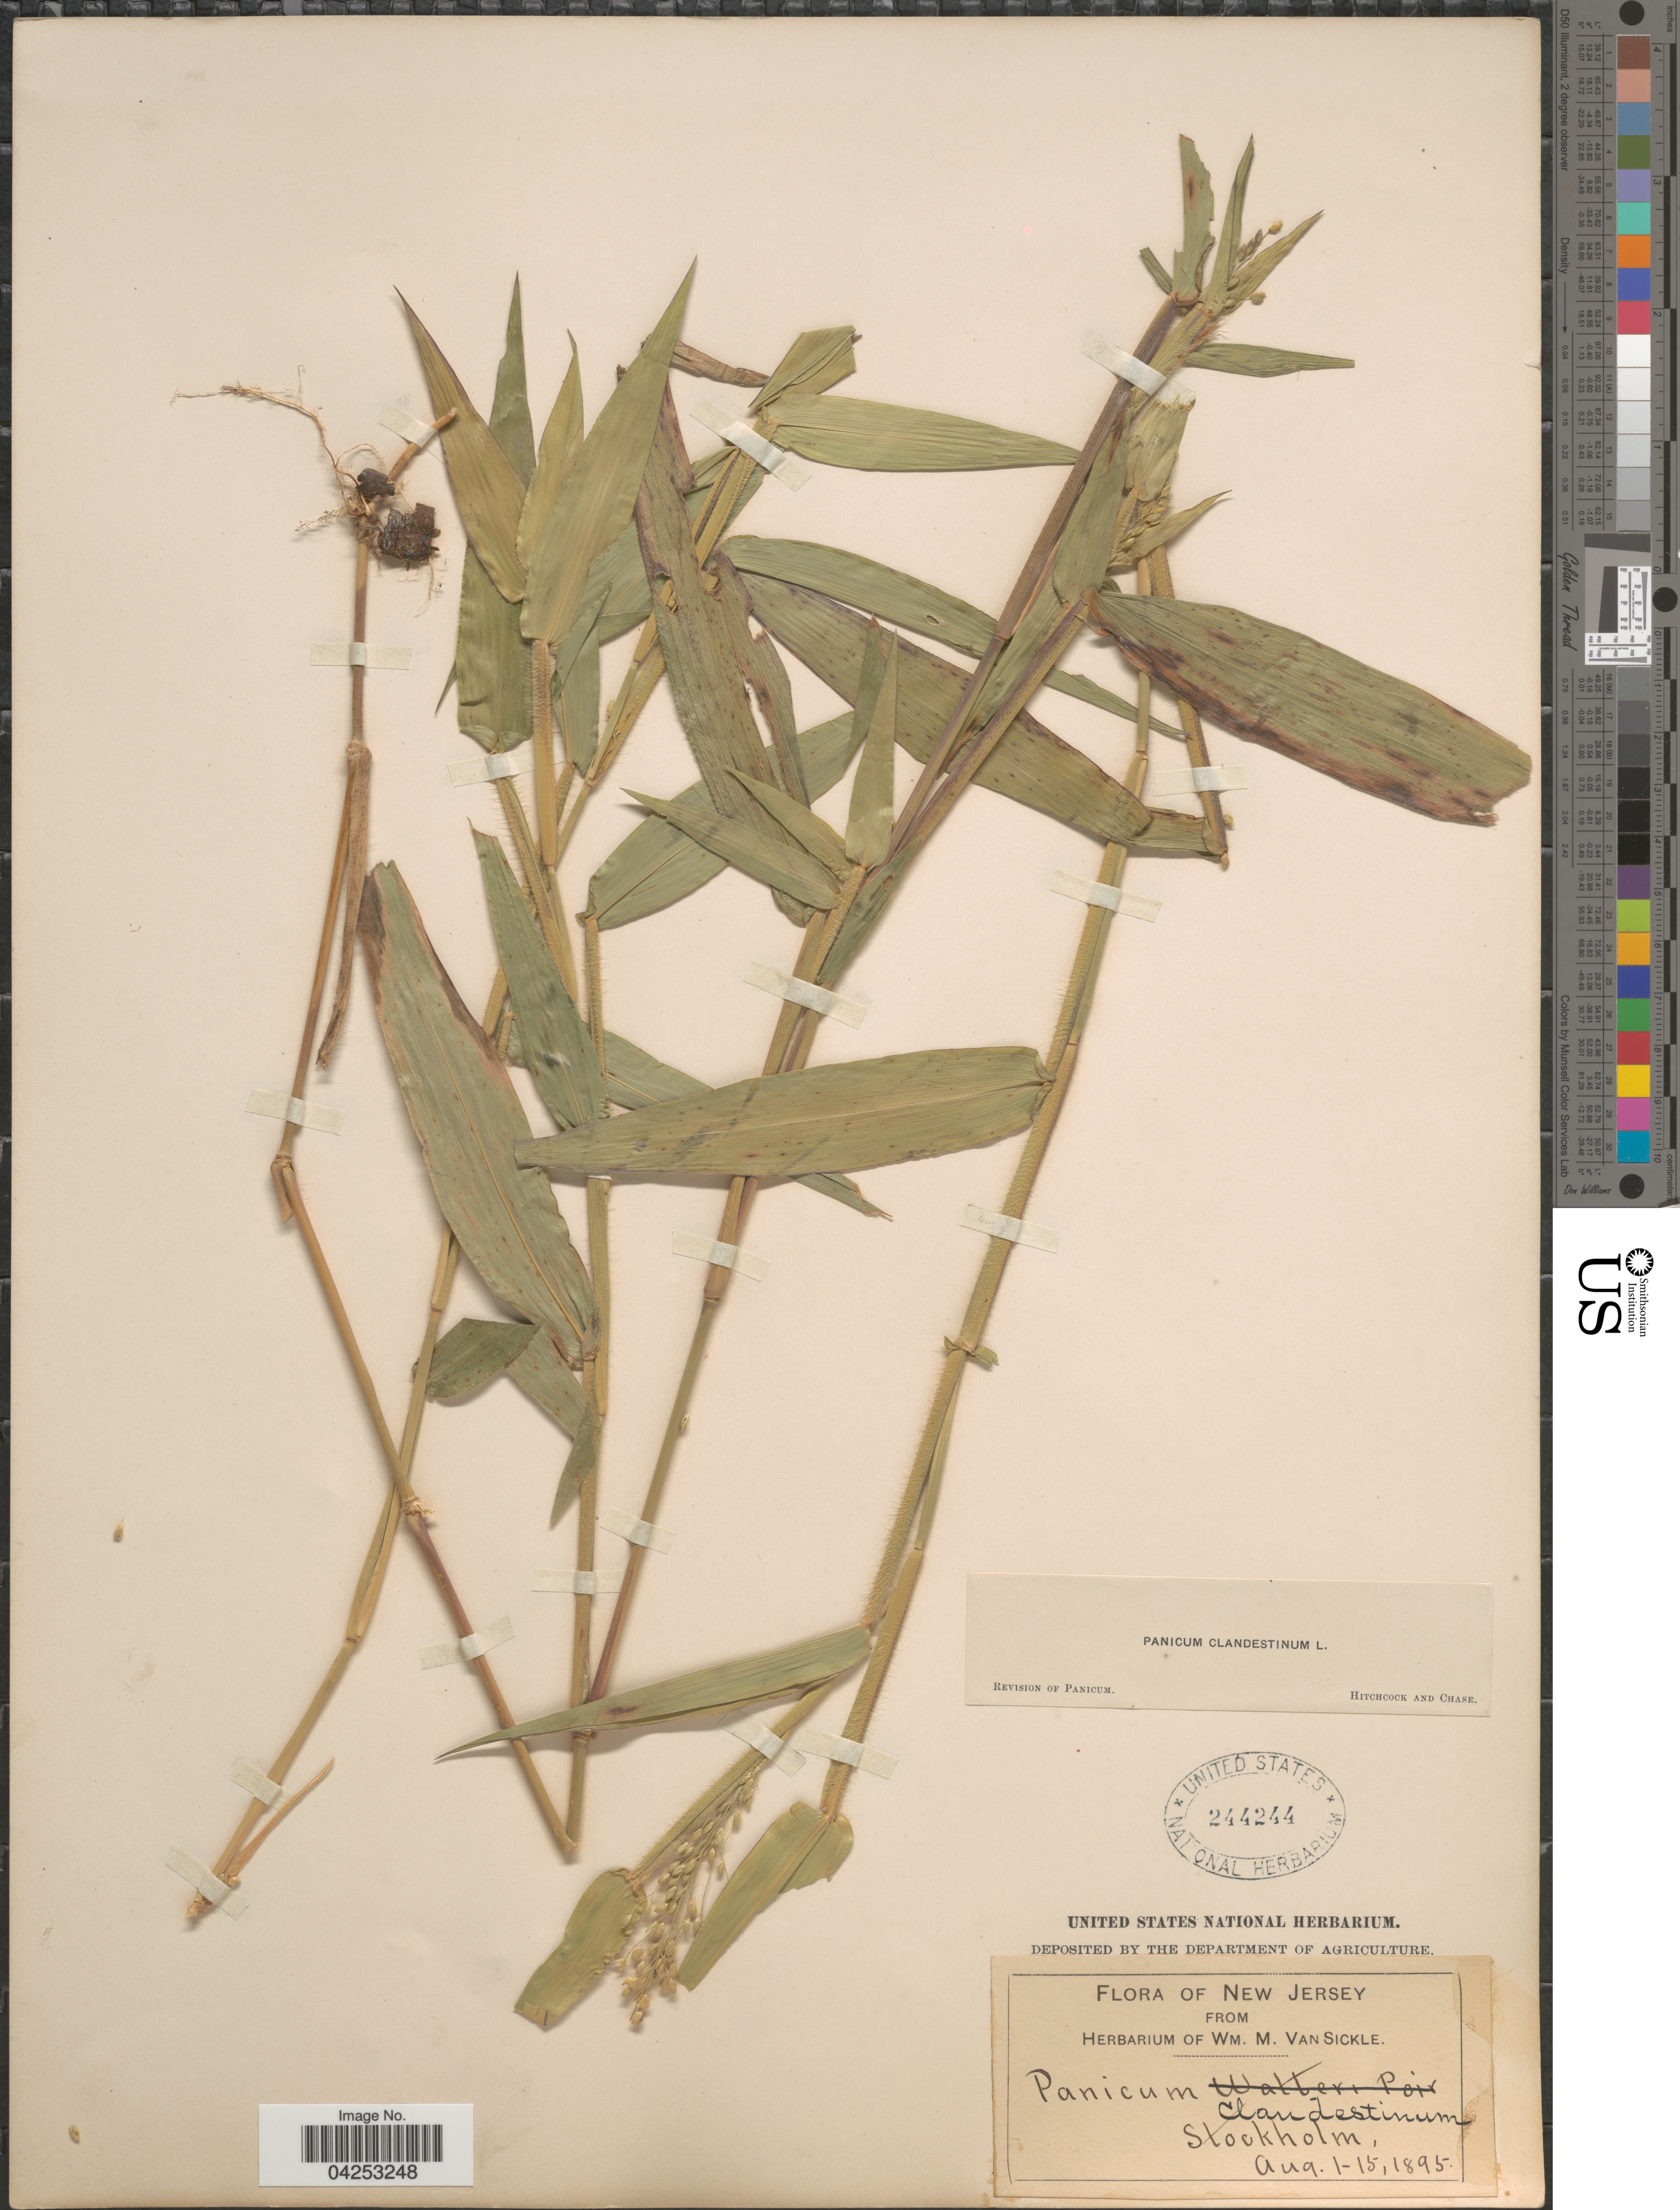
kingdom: Plantae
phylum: Tracheophyta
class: Liliopsida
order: Poales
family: Poaceae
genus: Dichanthelium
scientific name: Dichanthelium clandestinum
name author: (L.) Gould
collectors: ex herb. Wm. M. Van Sickle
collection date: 1895-08-01/1895-08-15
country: United States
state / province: New Jersey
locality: Stockholm.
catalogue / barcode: US 244244